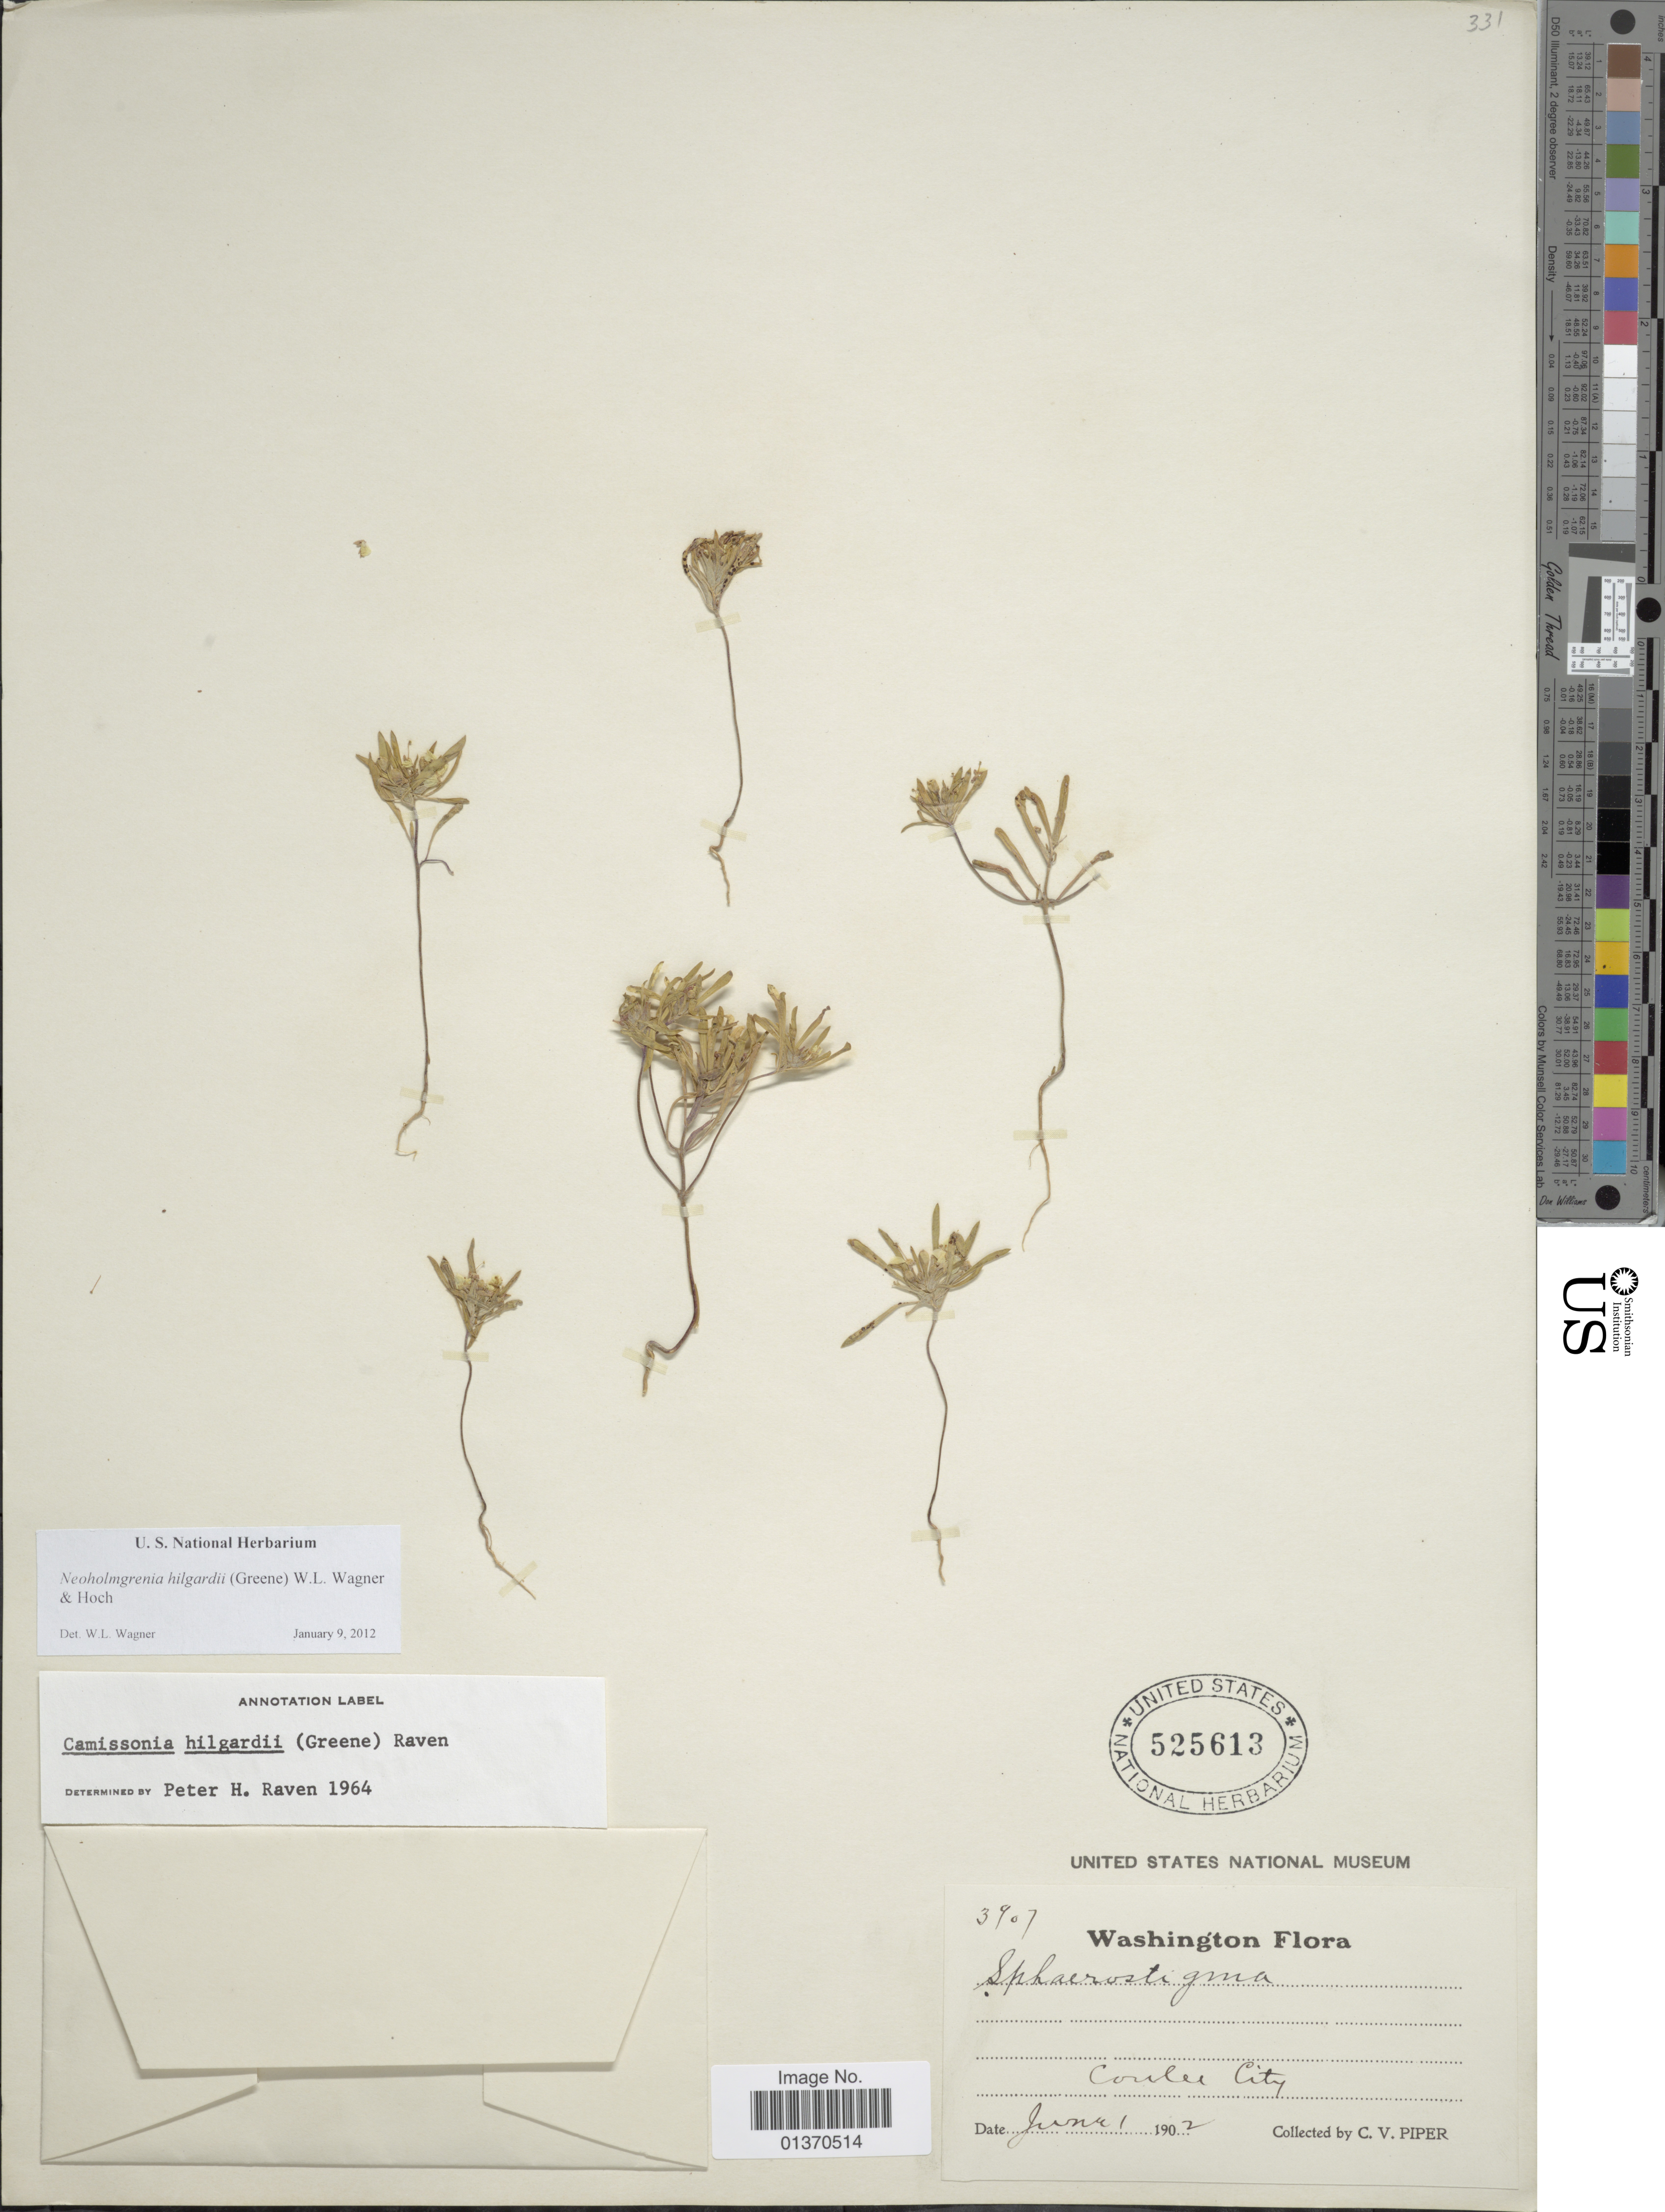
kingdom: Plantae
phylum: Tracheophyta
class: Magnoliopsida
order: Myrtales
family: Onagraceae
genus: Neoholmgrenia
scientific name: Neoholmgrenia hilgardii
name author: (Greene) W.L. Wagner & Hoch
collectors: C. V. Piper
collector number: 3907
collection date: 1902-06-01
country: United States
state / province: Washington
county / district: Grant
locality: Coulee City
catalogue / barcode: US 525613